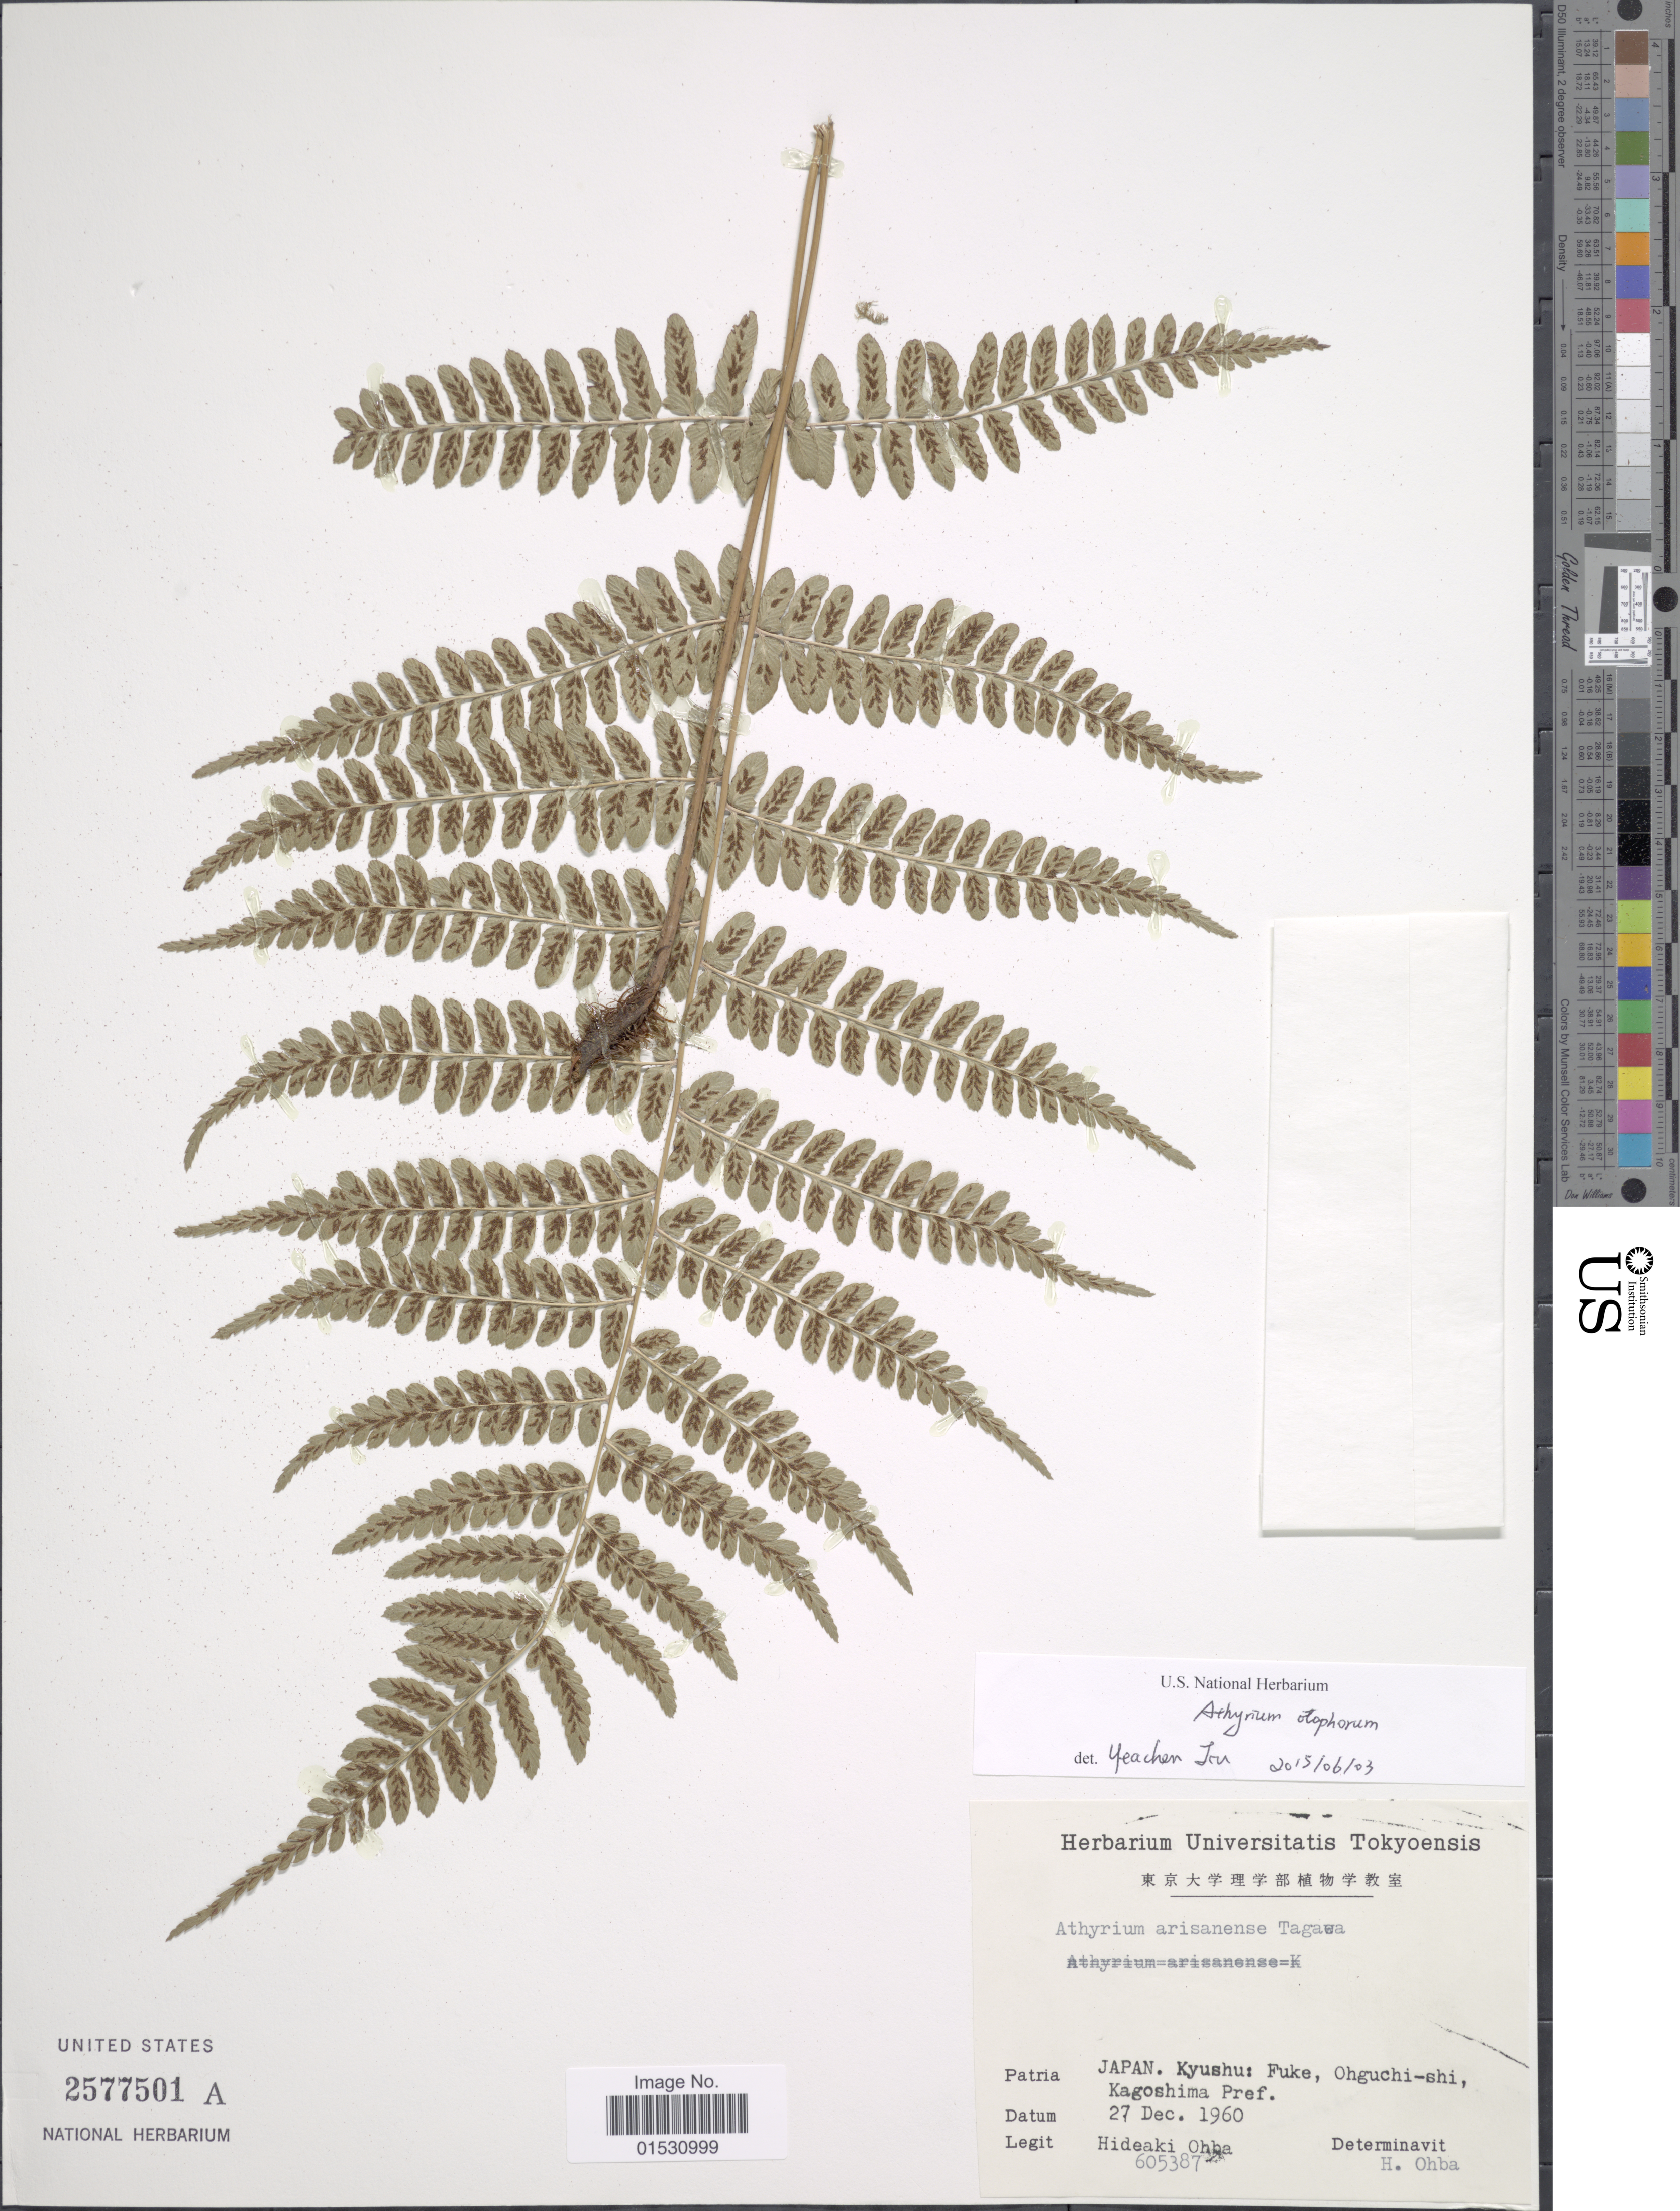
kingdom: Plantae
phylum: Tracheophyta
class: Polypodiopsida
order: Polypodiales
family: Athyriaceae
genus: Athyrium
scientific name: Athyrium otophorum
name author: (Miq.) Koidz.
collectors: H. Ohba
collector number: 605387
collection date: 1960-12-27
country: Japan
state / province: Kagosima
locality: Kyushu: Fuke, Ohguchi-shi, Kagoshima Pref.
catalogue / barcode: US 25577501A